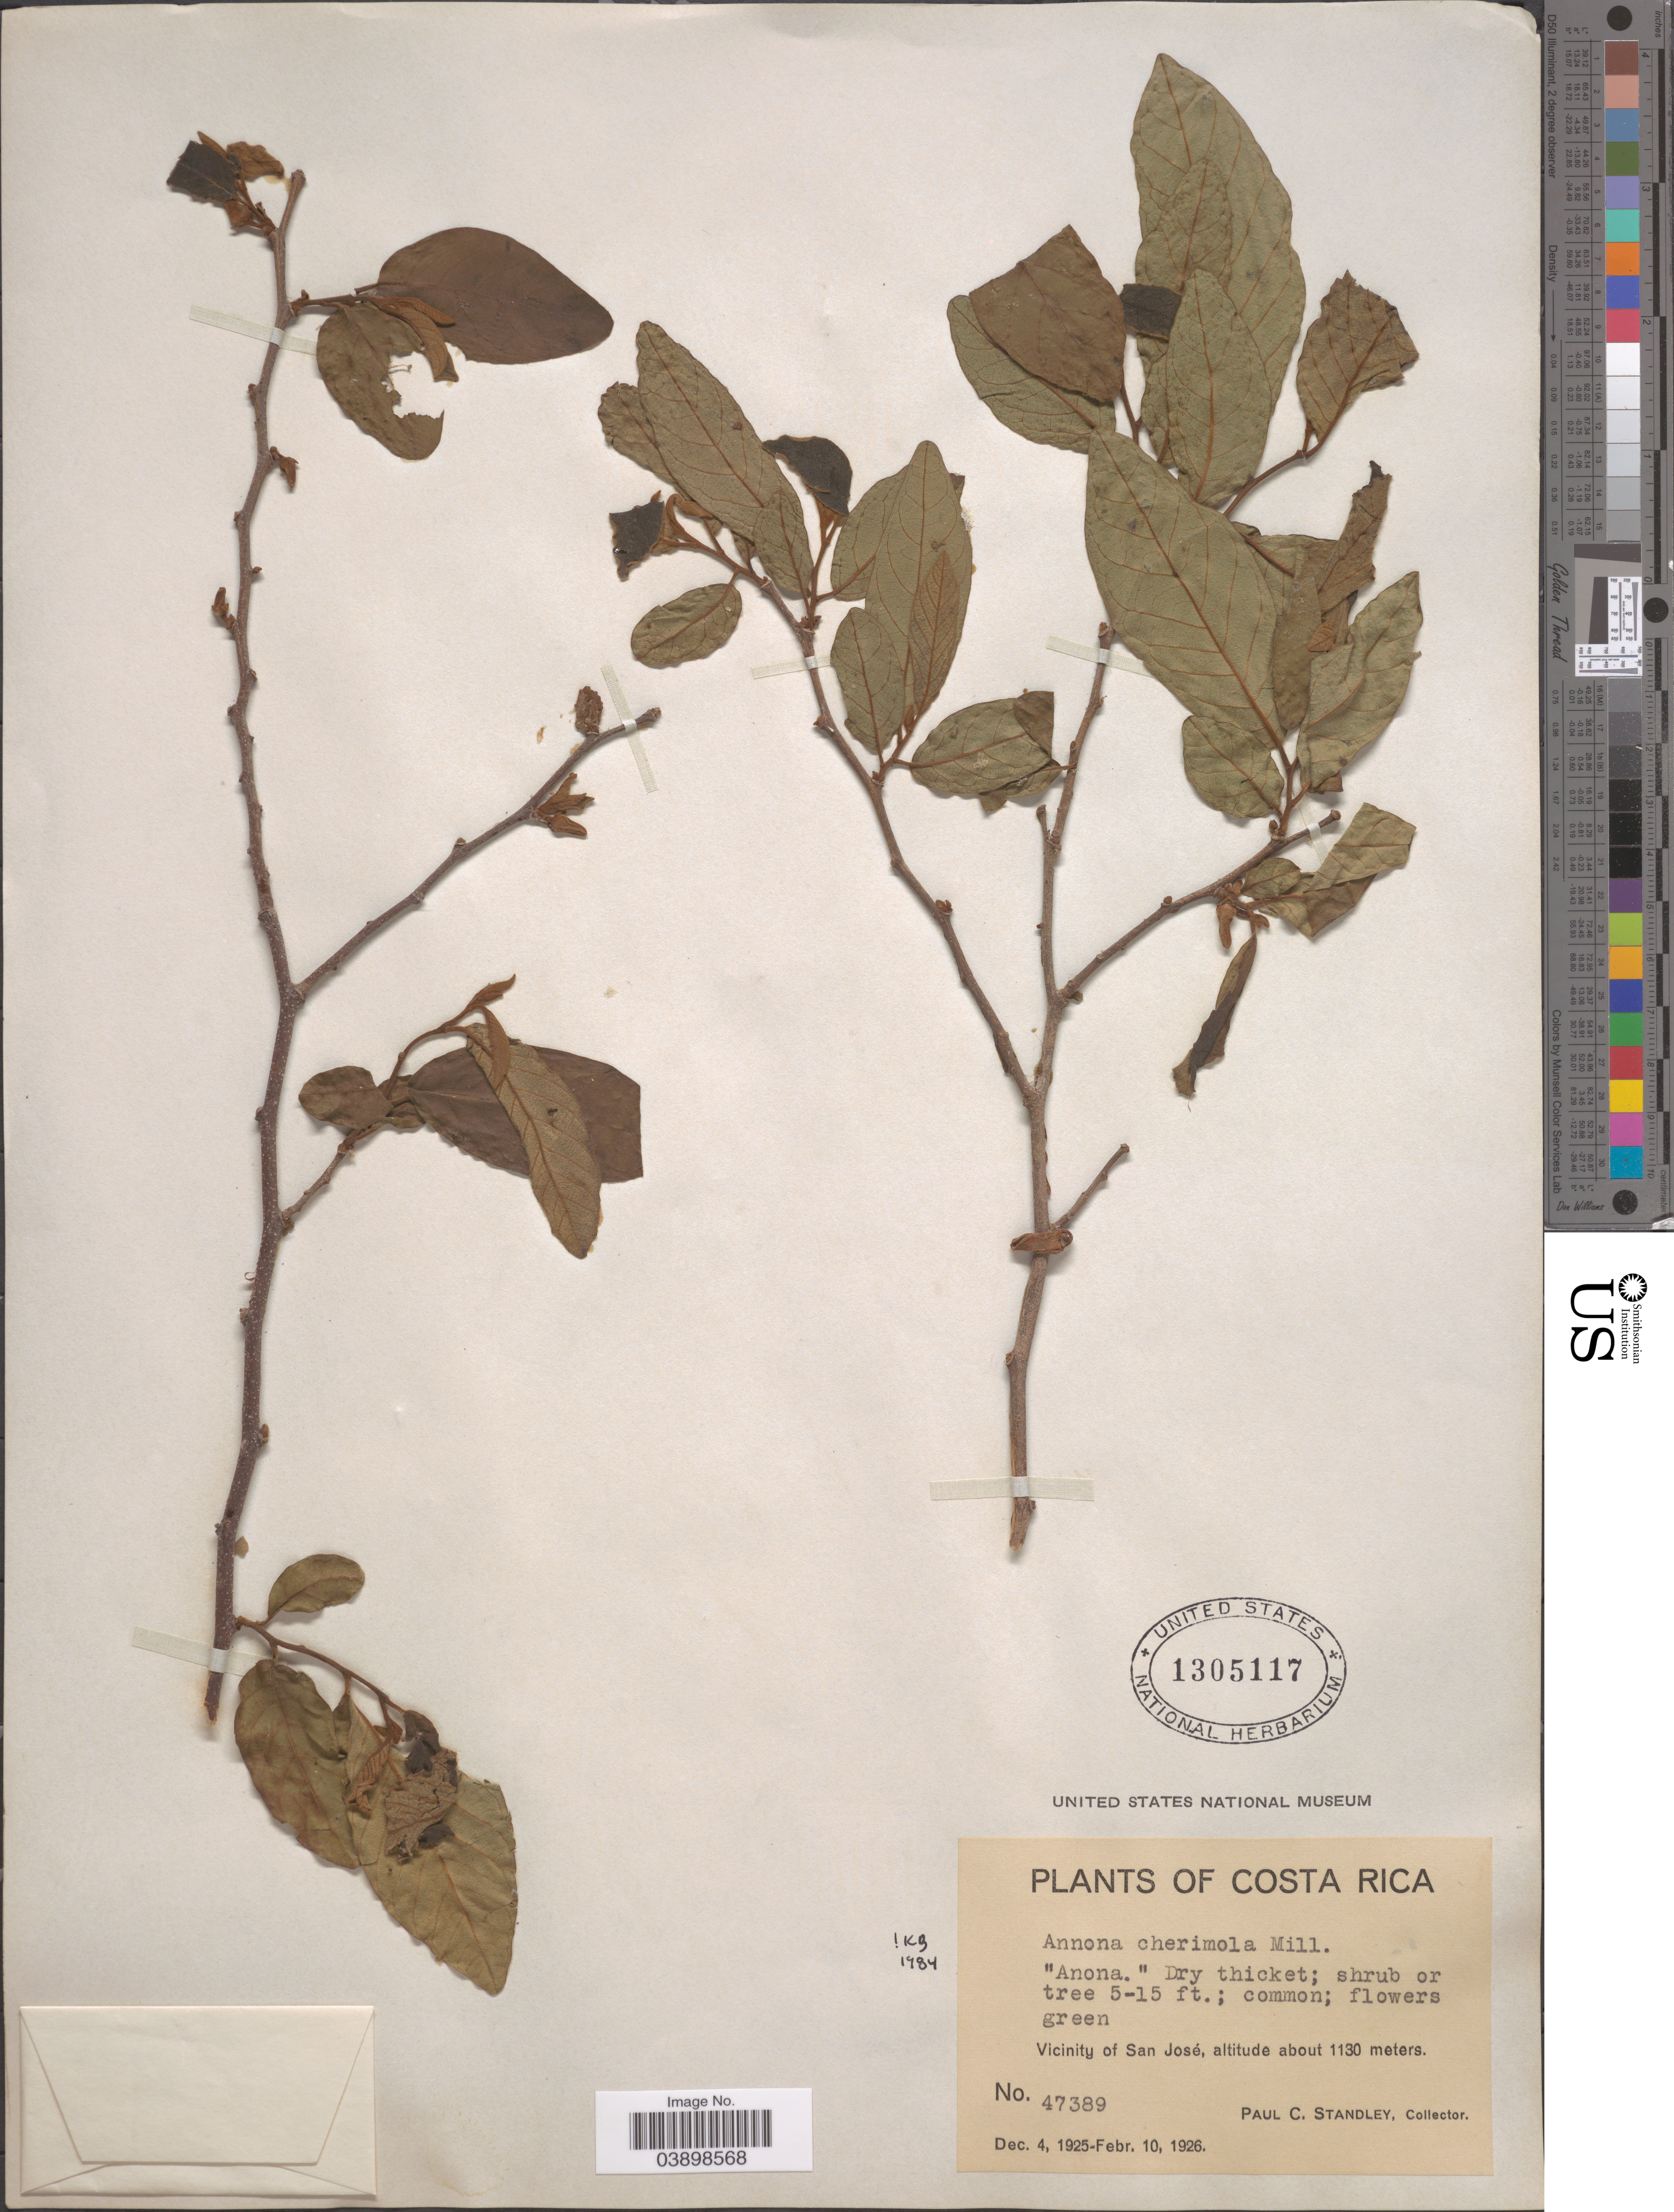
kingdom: Plantae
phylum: Tracheophyta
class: Magnoliopsida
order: Magnoliales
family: Annonaceae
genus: Annona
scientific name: Annona cherimola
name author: Mill.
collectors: P. C. Standley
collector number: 47389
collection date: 1925-12-02/1926-02-10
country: Costa Rica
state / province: San José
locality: Vicinity of San José.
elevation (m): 1130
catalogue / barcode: US 1305117